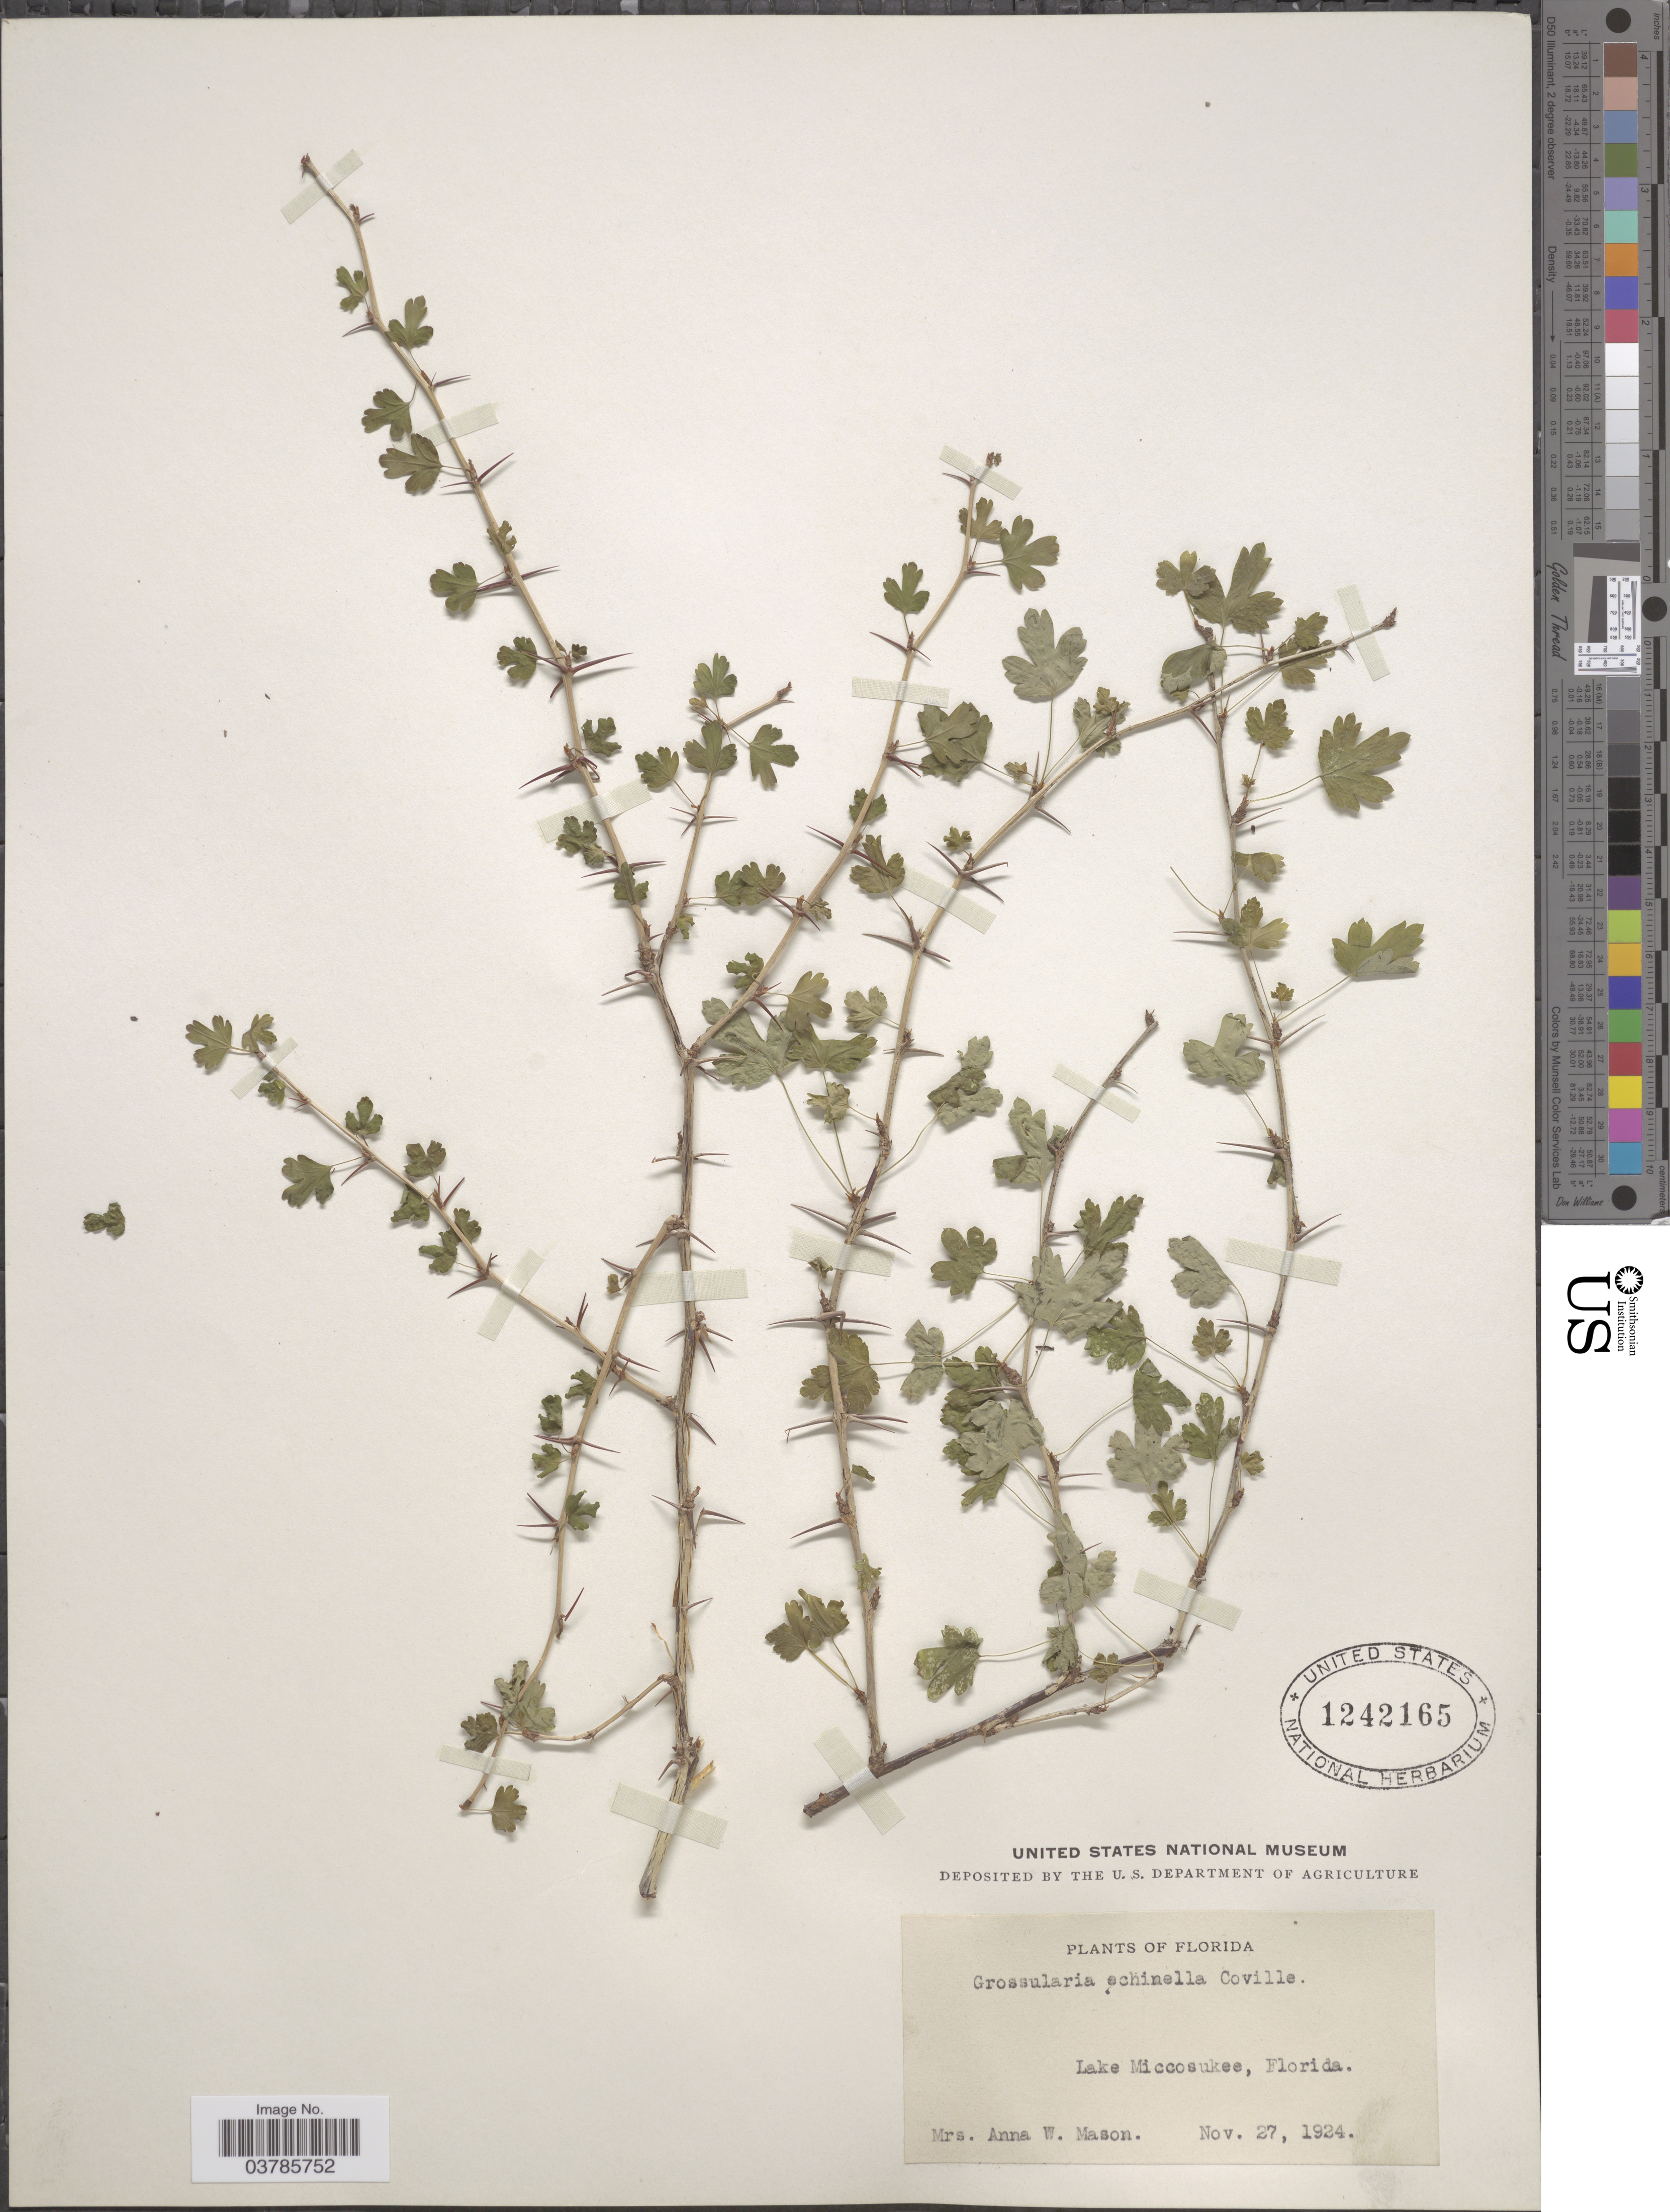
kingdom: Plantae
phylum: Tracheophyta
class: Magnoliopsida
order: Saxifragales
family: Grossulariaceae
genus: Ribes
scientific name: Ribes echinellum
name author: (Coville) Rehder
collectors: A. Mason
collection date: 1924-11-27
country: United States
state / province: Florida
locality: Lake Miccosukee.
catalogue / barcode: US 1242165